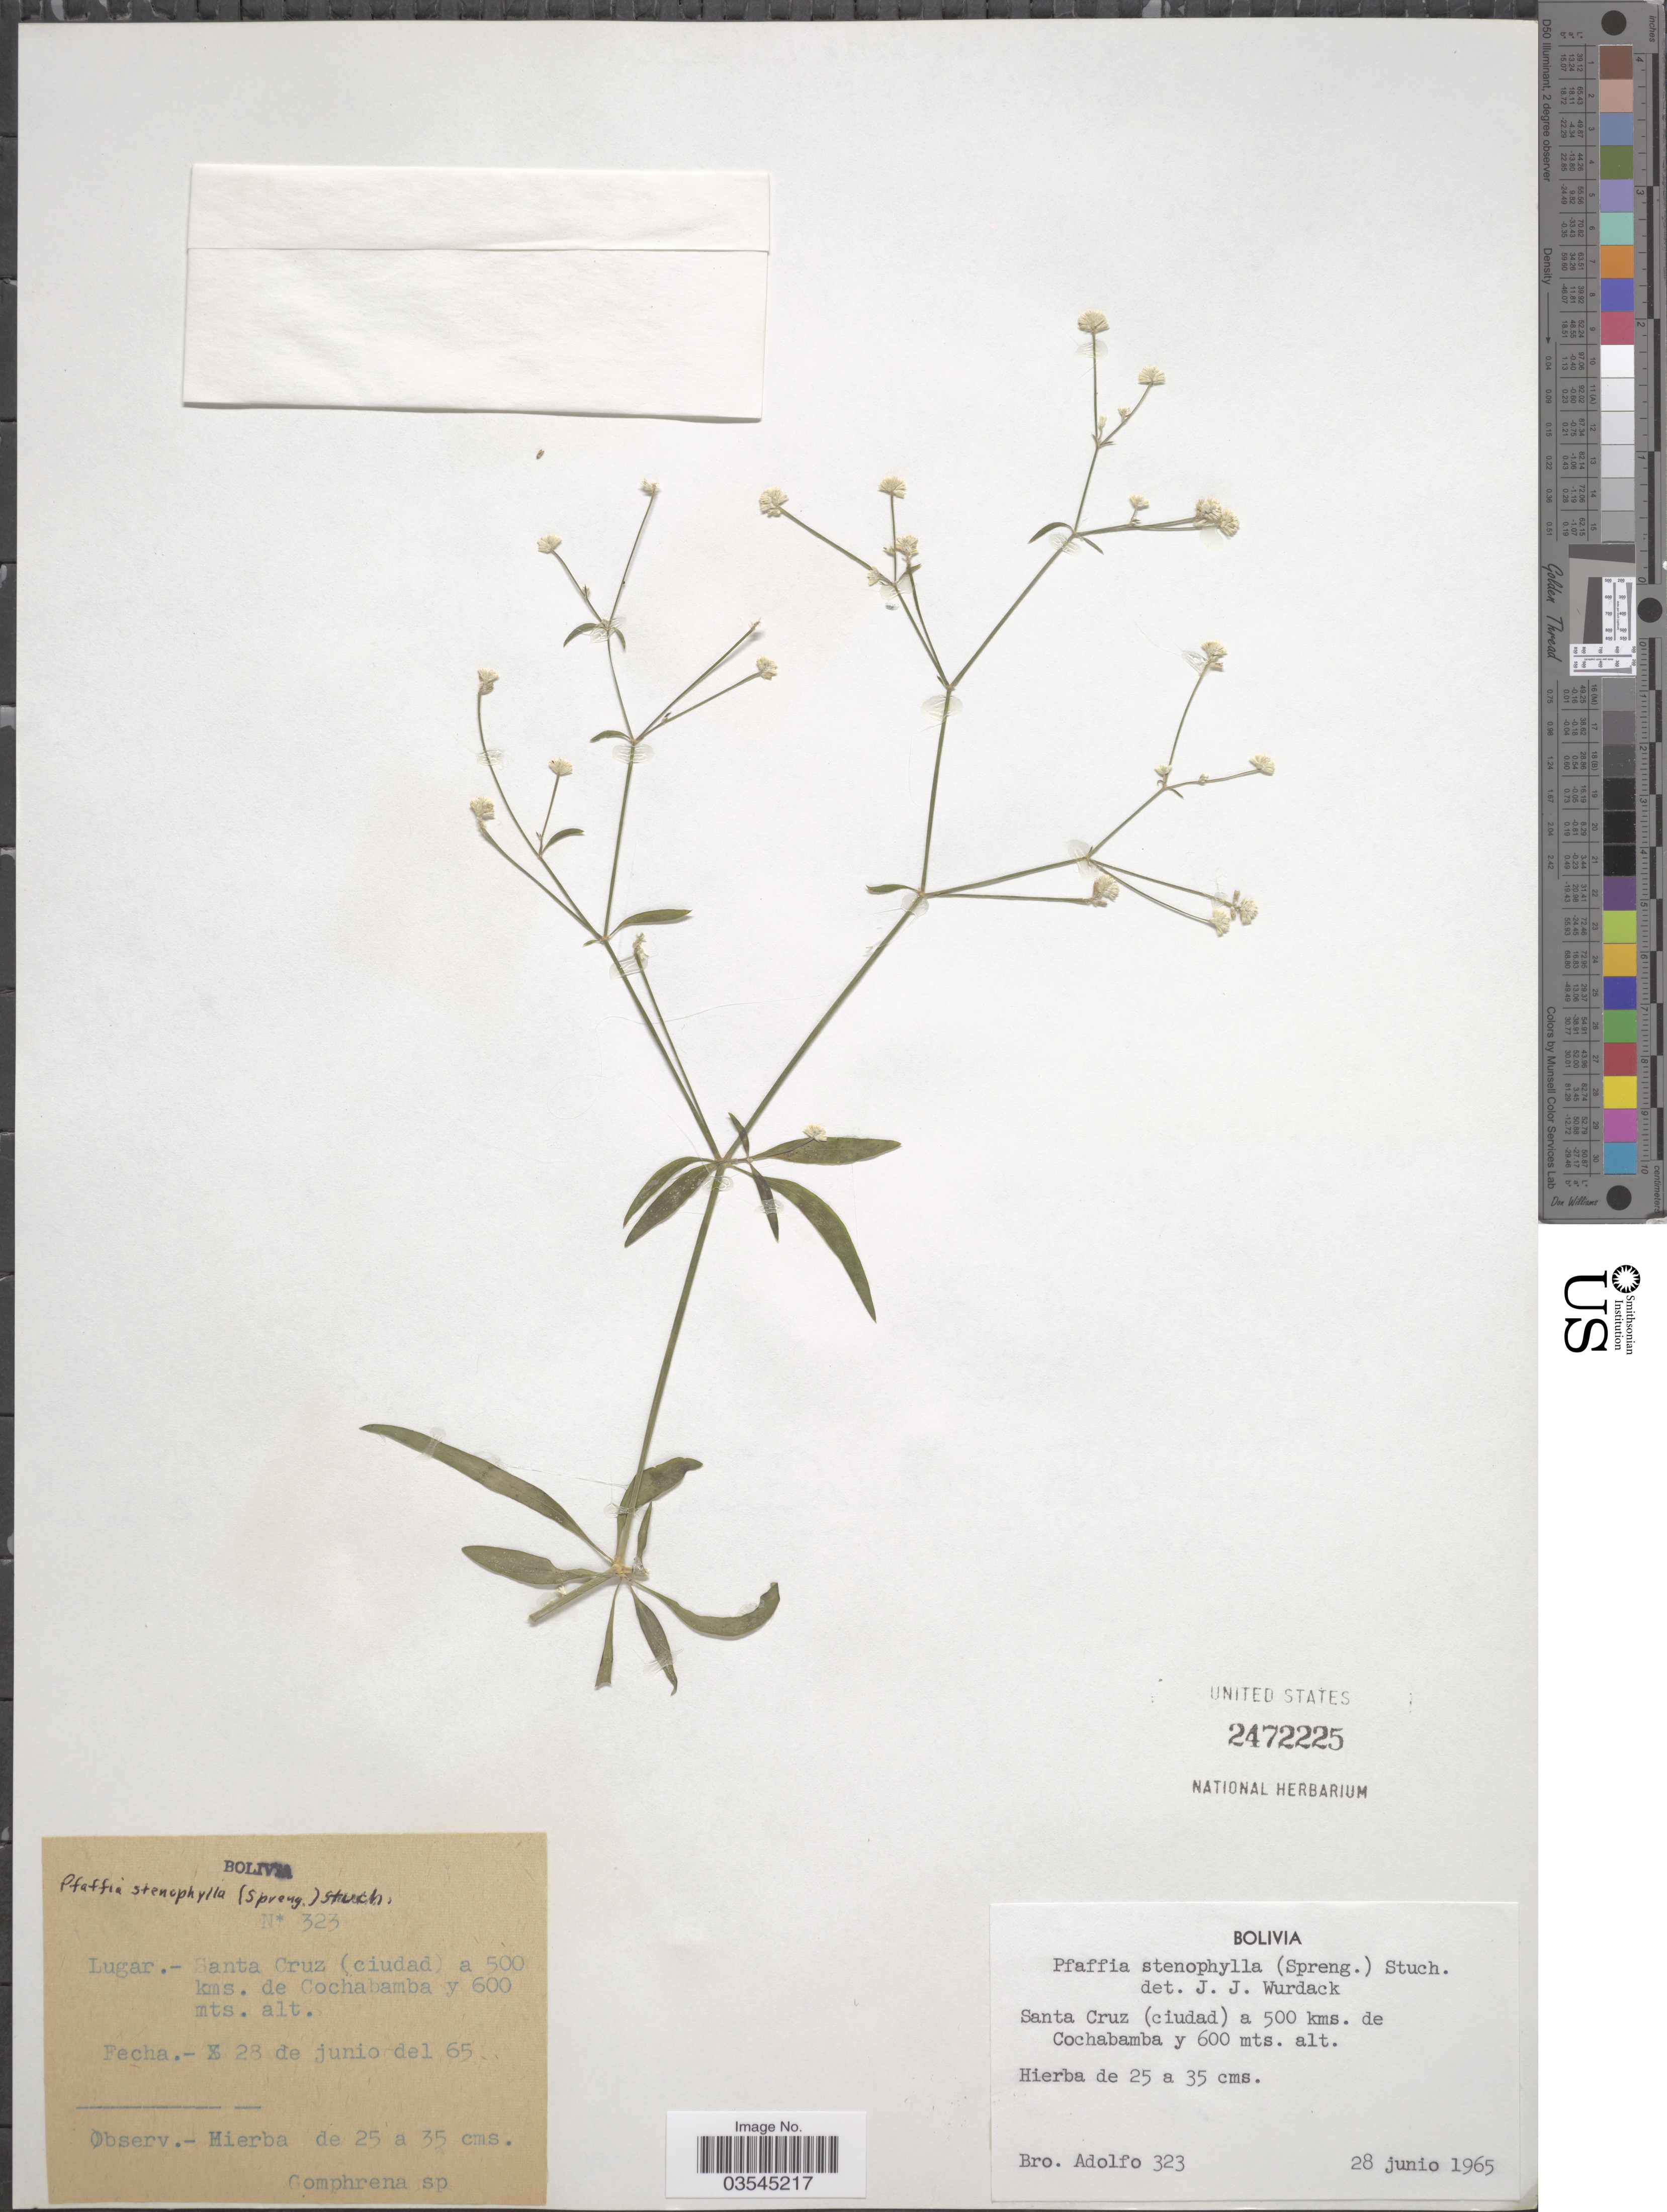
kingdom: Plantae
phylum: Tracheophyta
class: Magnoliopsida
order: Caryophyllales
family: Amaranthaceae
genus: Pfaffia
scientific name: Pfaffia glomerata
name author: (Spreng.) Pedersen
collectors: Bro. Adolfo M.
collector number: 323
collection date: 1965-06-28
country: Bolivia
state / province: Santa Cruz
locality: Santa Cruz (ciudad) a 500 kms. de Cochabamba.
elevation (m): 600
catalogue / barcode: US 2472225